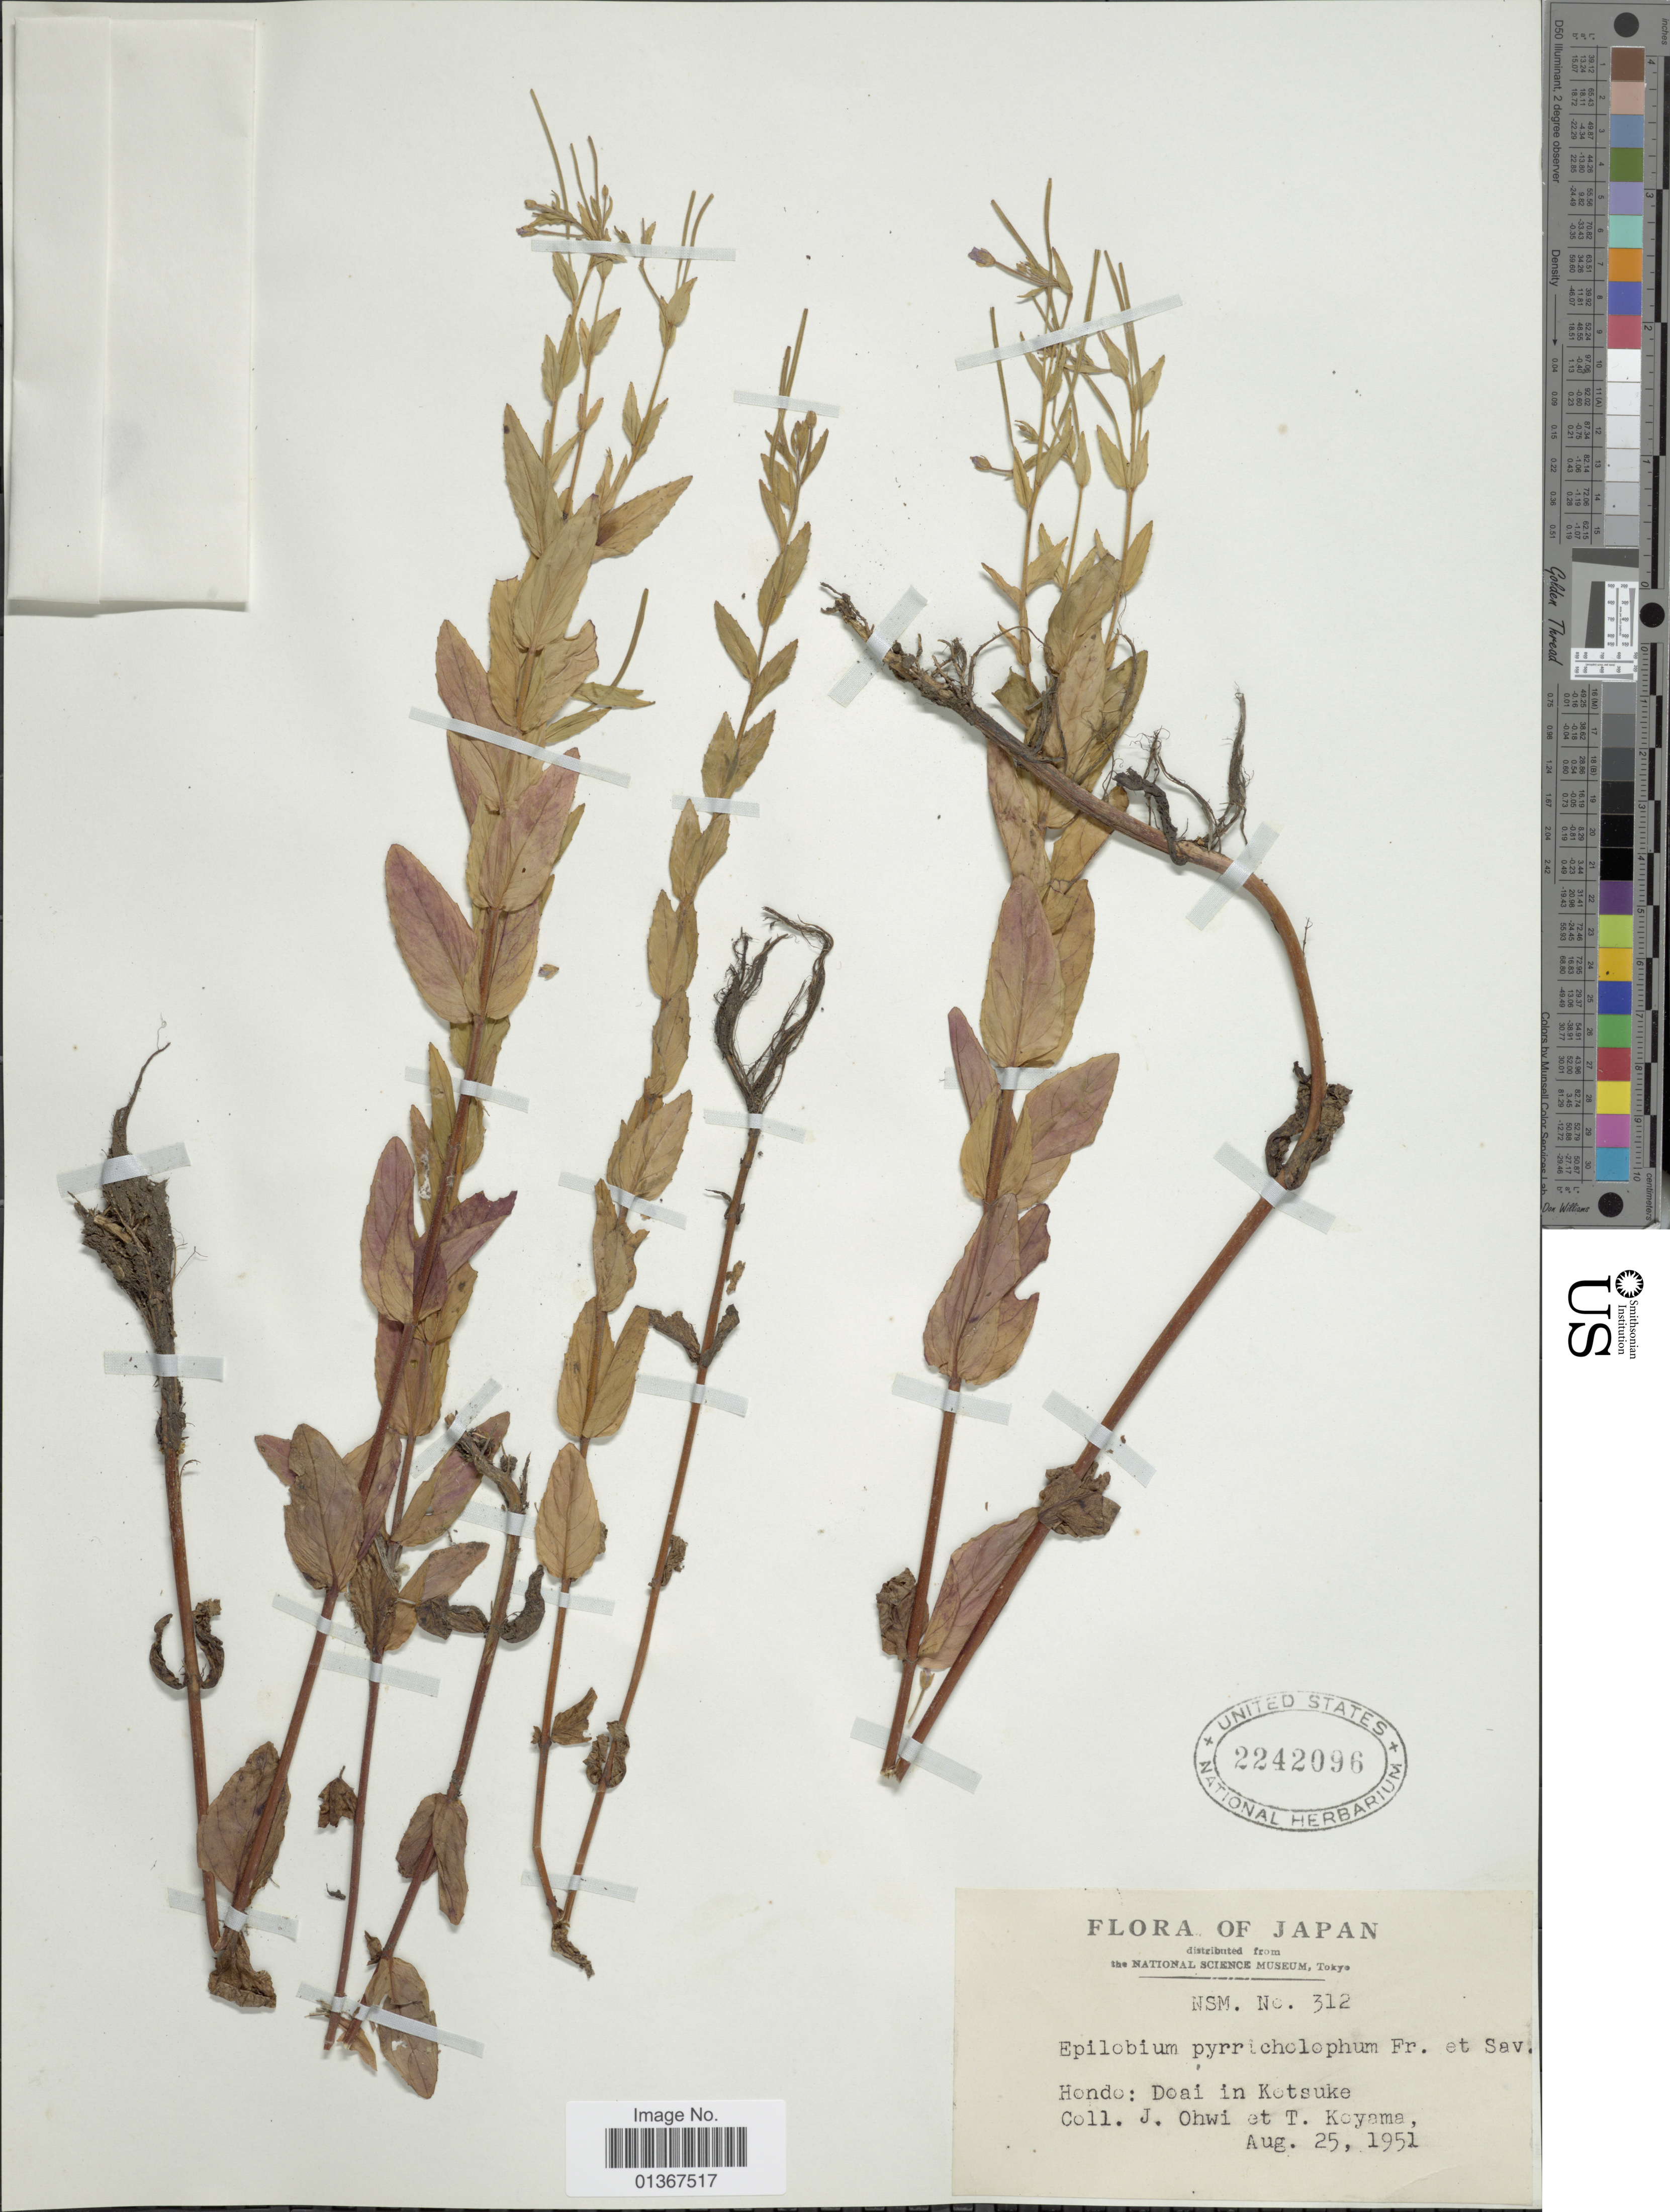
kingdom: Plantae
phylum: Tracheophyta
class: Magnoliopsida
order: Myrtales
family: Onagraceae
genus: Epilobium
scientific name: Epilobium pyrricholophum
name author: Franch. & Sav.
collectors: J. Ohwi & T. Koyama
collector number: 312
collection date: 1951-08-25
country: Japan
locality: Hondo: Doai in Kotsuke.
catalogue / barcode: US 2242096